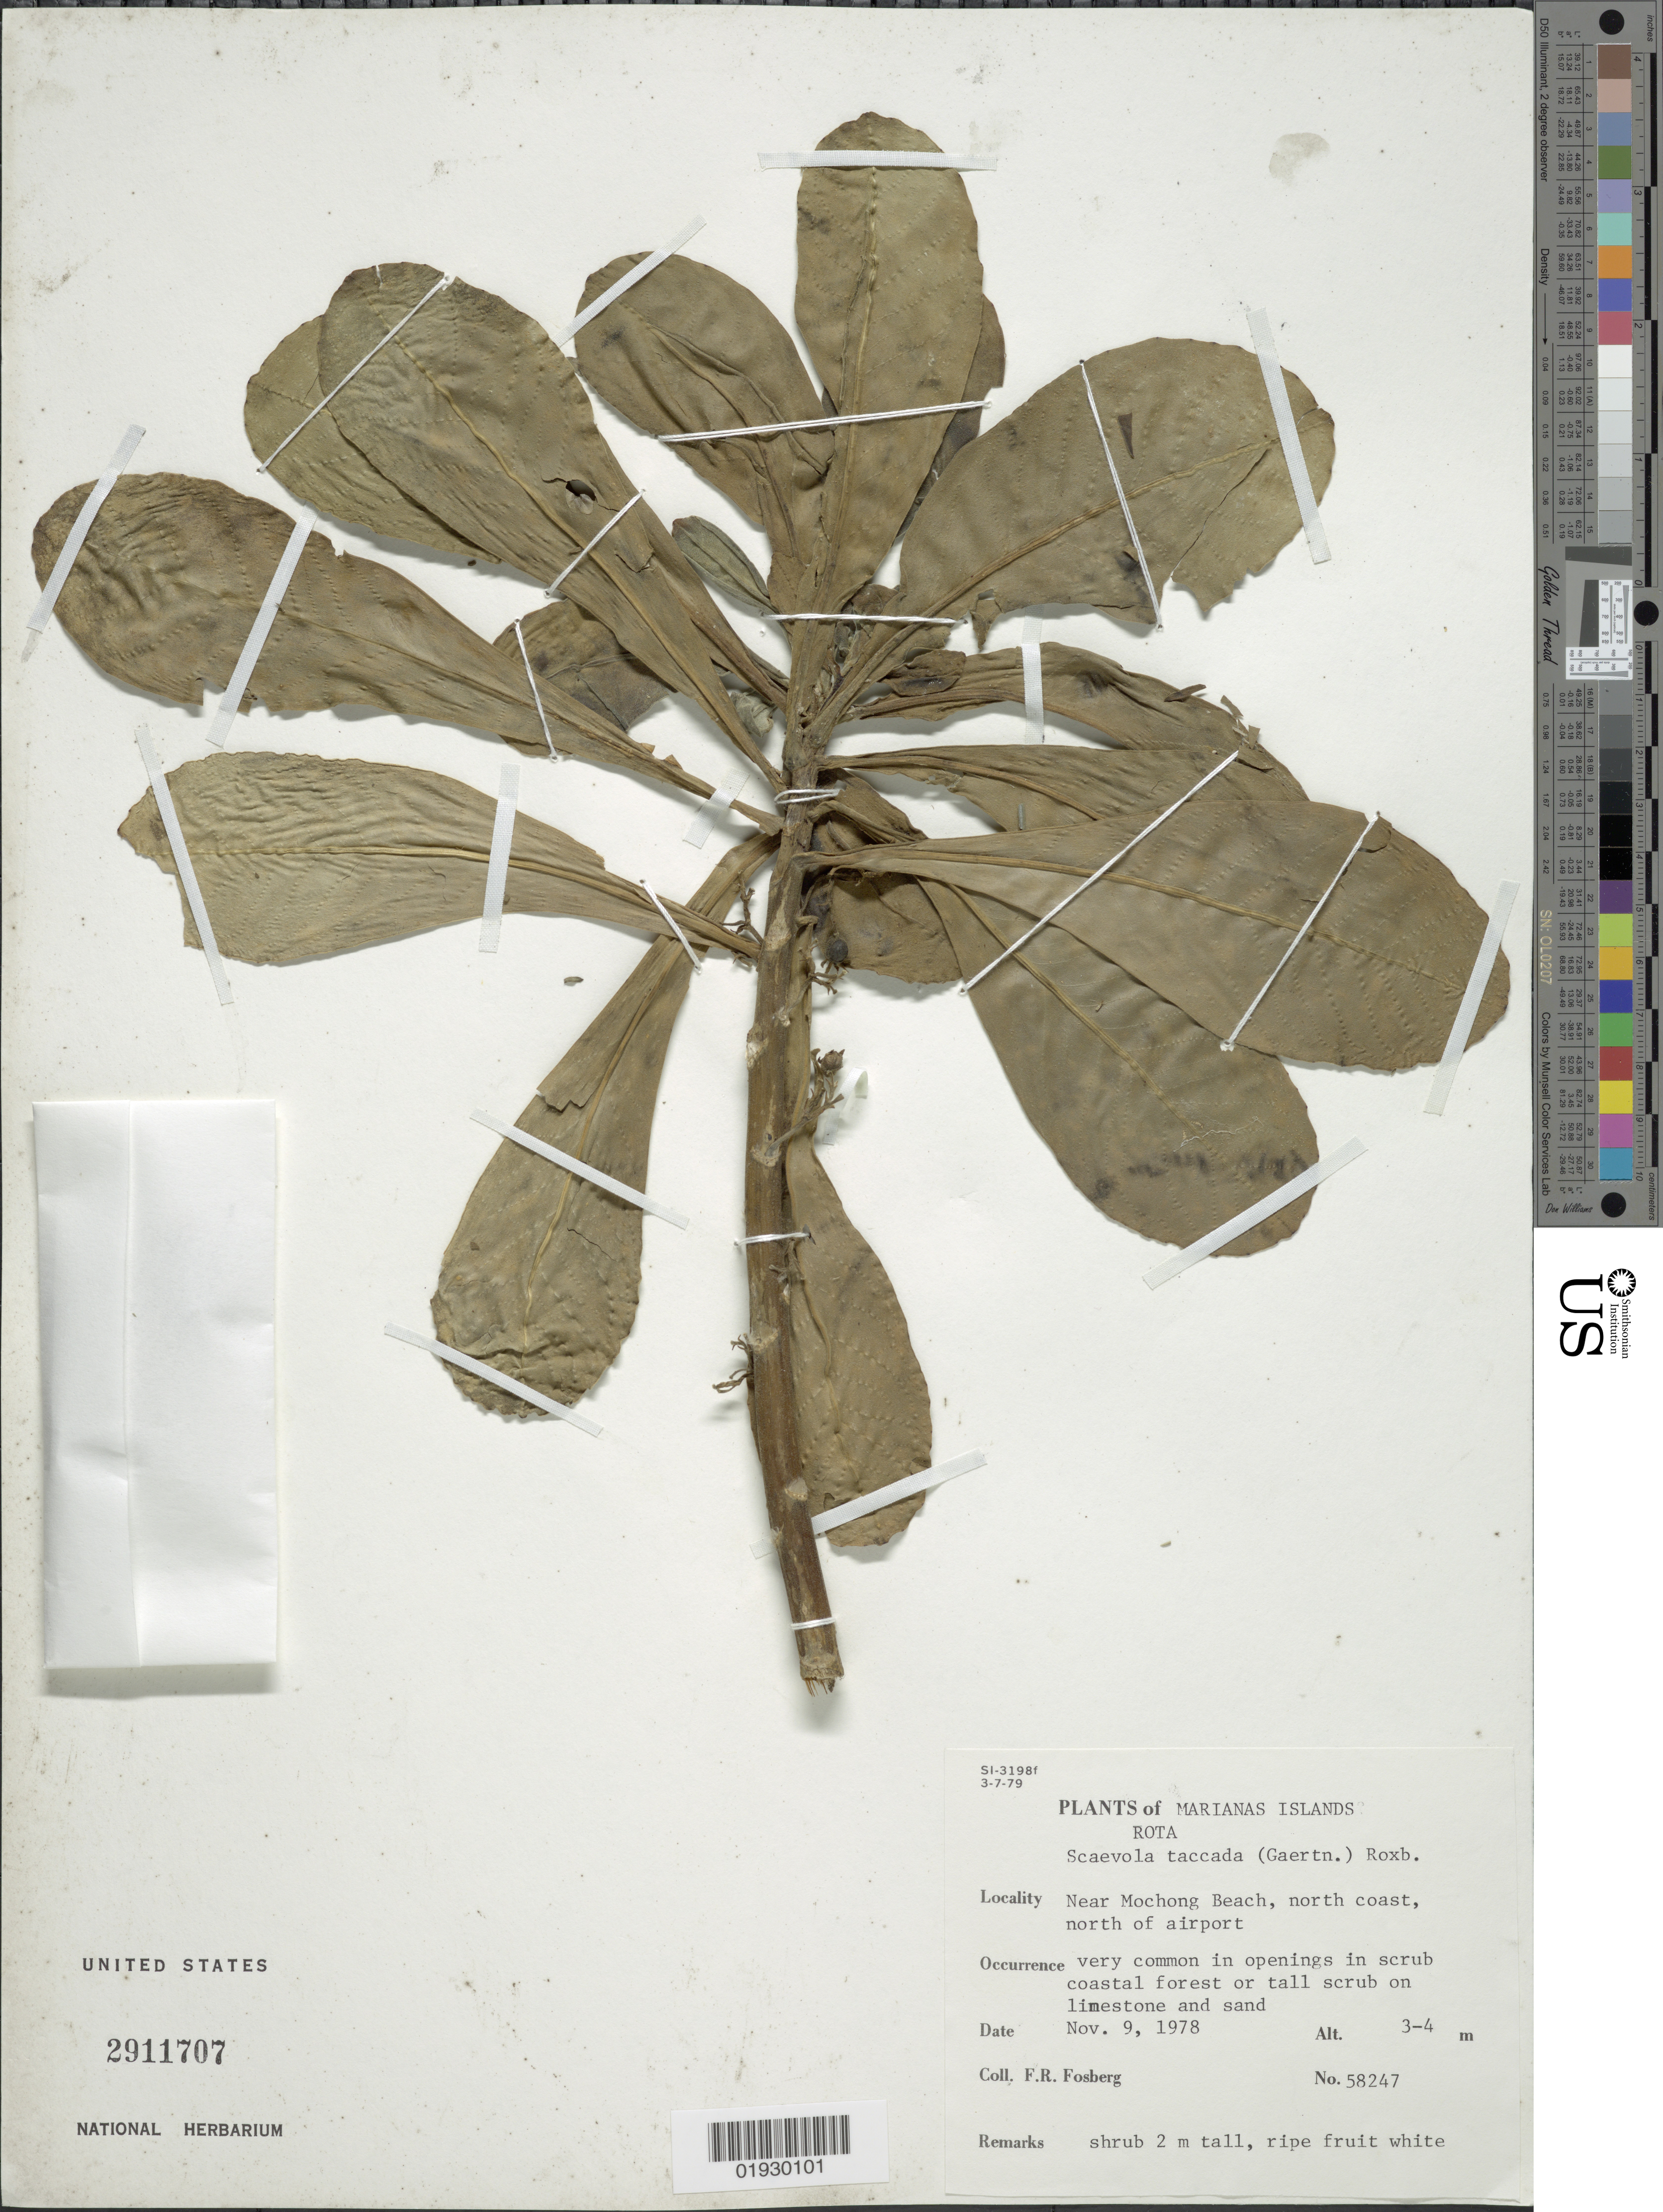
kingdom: Plantae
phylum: Tracheophyta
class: Magnoliopsida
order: Asterales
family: Goodeniaceae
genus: Scaevola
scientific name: Scaevola sericea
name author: Vahl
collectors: F. R. Fosberg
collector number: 58247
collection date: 1978-11-09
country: Northern Mariana Islands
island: Rota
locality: Rota, Near Mochong Beach, north coast, north of airport, Marianas Islands.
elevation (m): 3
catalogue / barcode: US 2911707